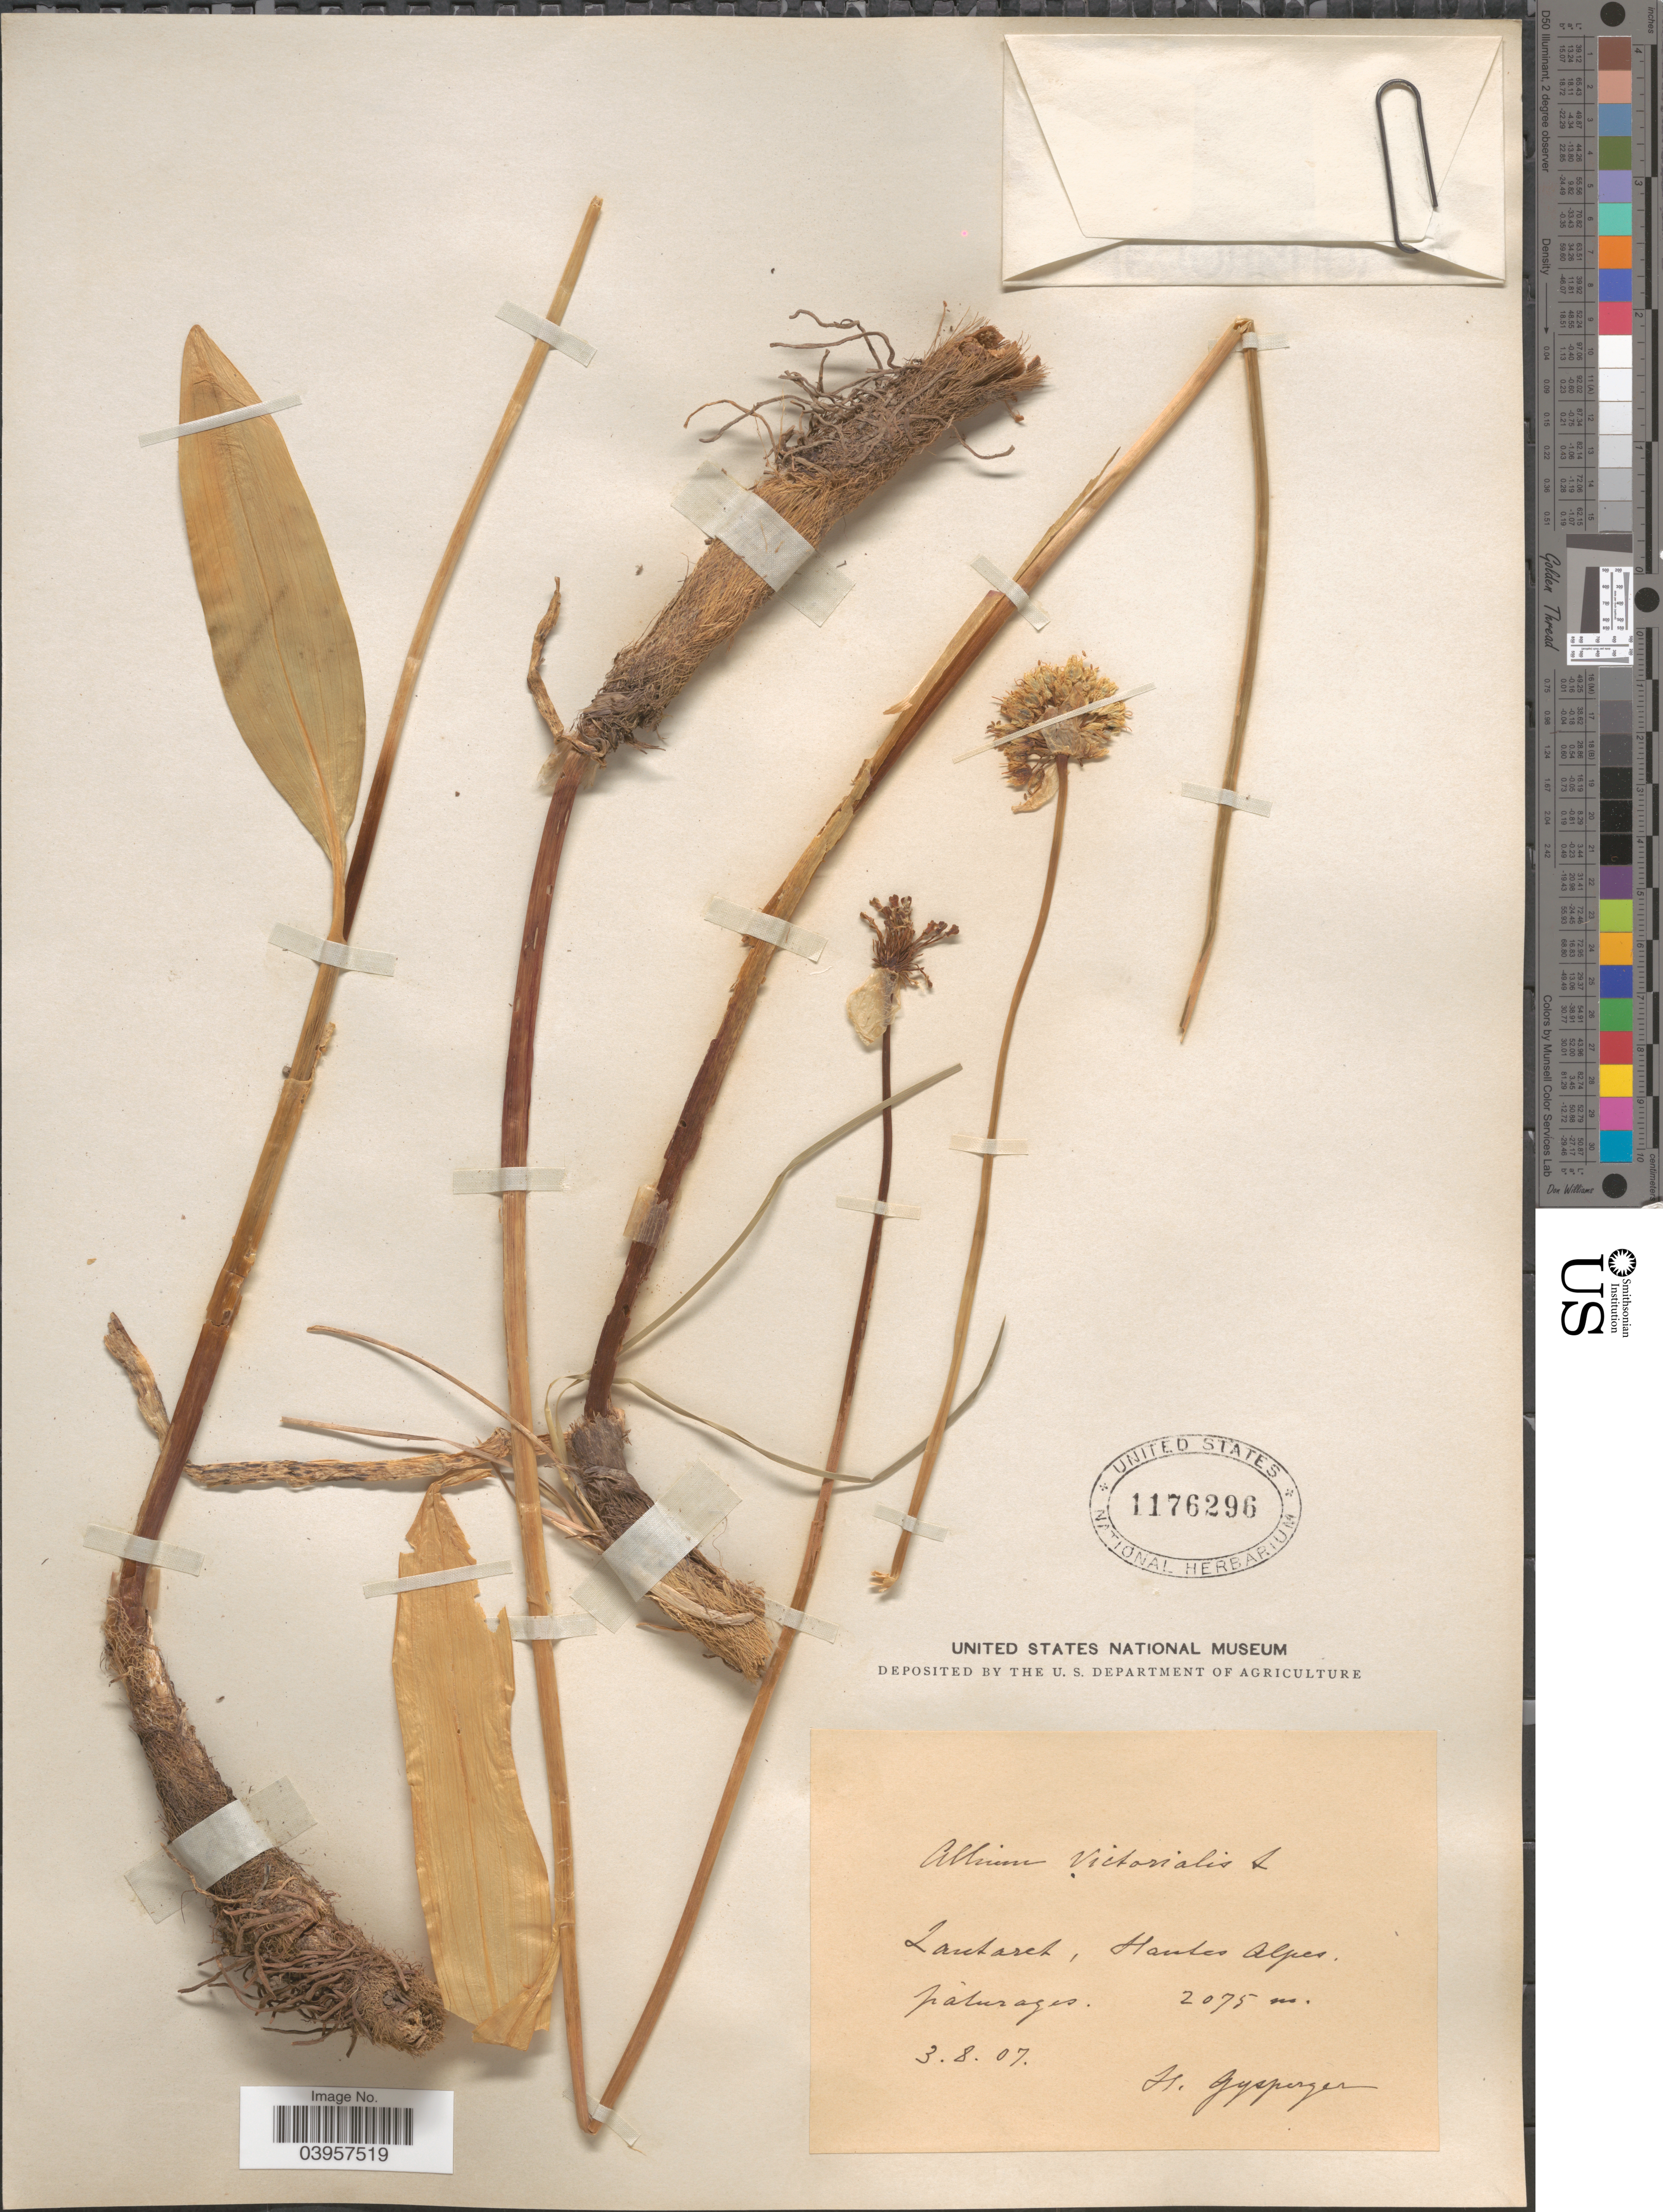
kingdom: Plantae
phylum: Tracheophyta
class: Liliopsida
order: Asparagales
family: Amaryllidaceae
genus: Allium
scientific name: Allium victorialis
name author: L.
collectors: H. Gysperger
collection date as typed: Transcribed d/m/y: 3/8/7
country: France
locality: Lautarch, Hautes Alpes pâturages.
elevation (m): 2075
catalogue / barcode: US 1176296